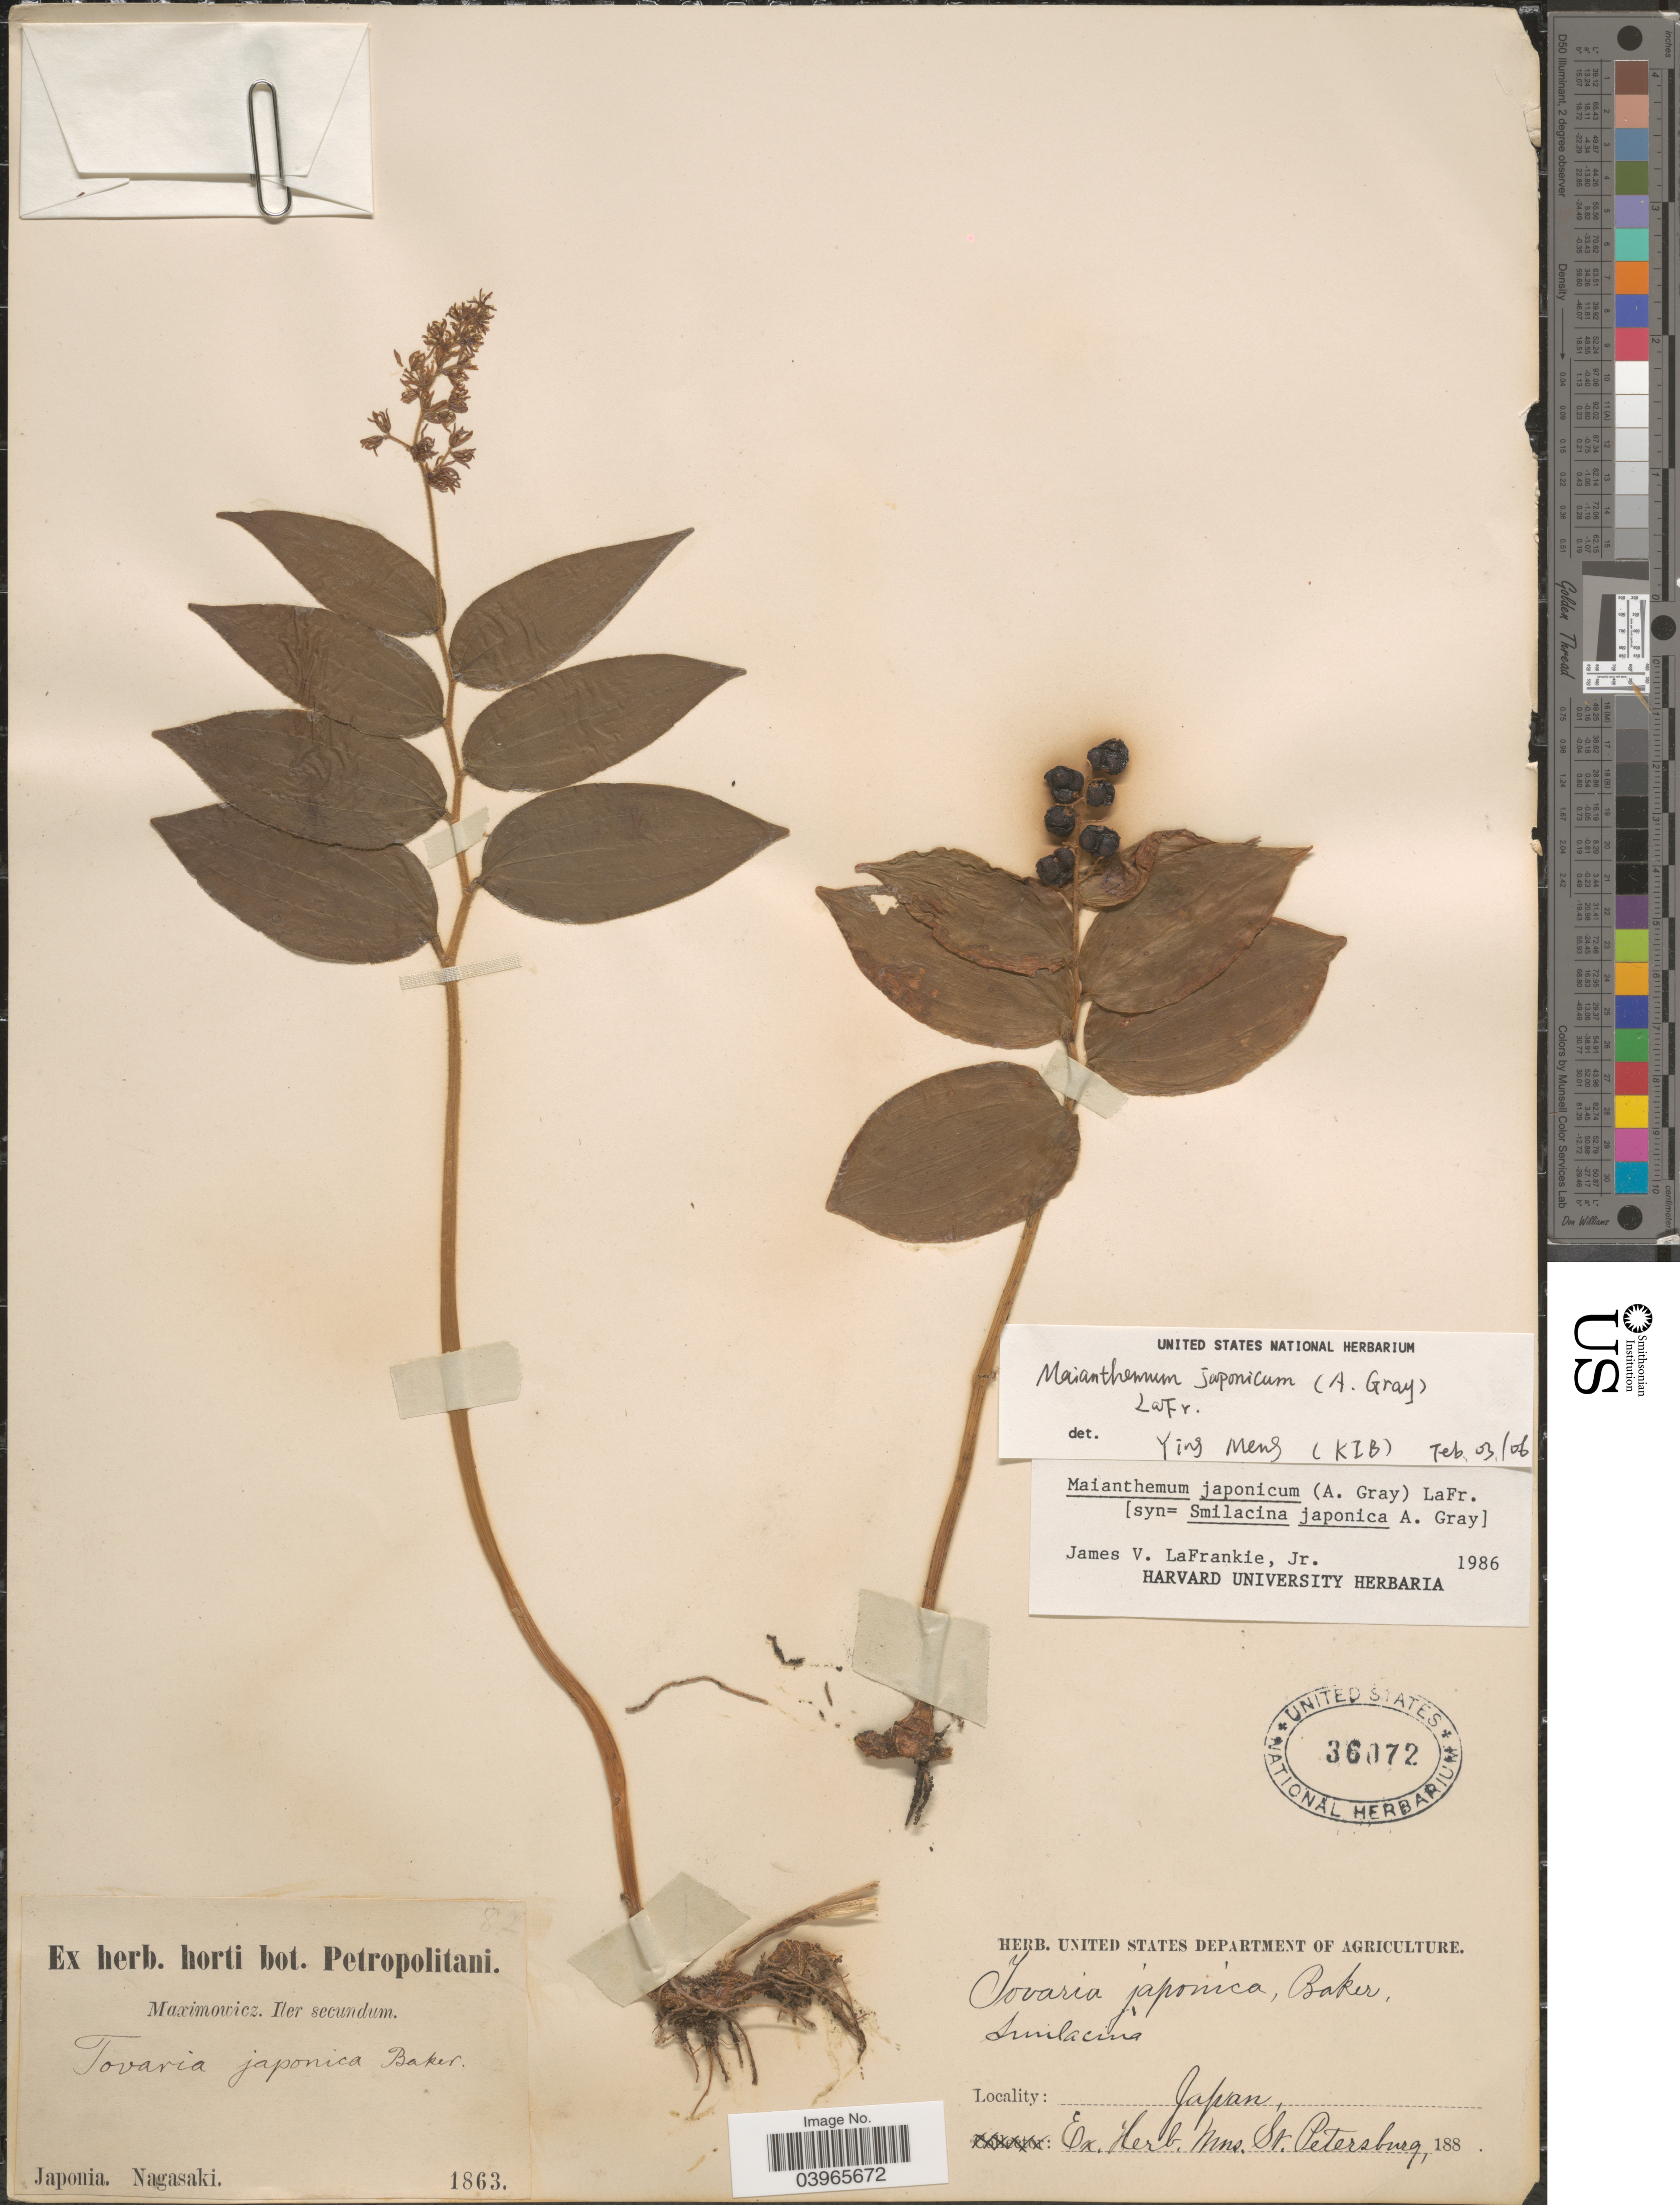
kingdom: Plantae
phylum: Tracheophyta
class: Liliopsida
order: Asparagales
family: Asparagaceae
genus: Maianthemum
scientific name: Maianthemum japonicum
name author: (A. Gray) La Frankie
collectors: Maximowicz, --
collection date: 1863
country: Japan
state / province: Nagasaki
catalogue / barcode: US 36072